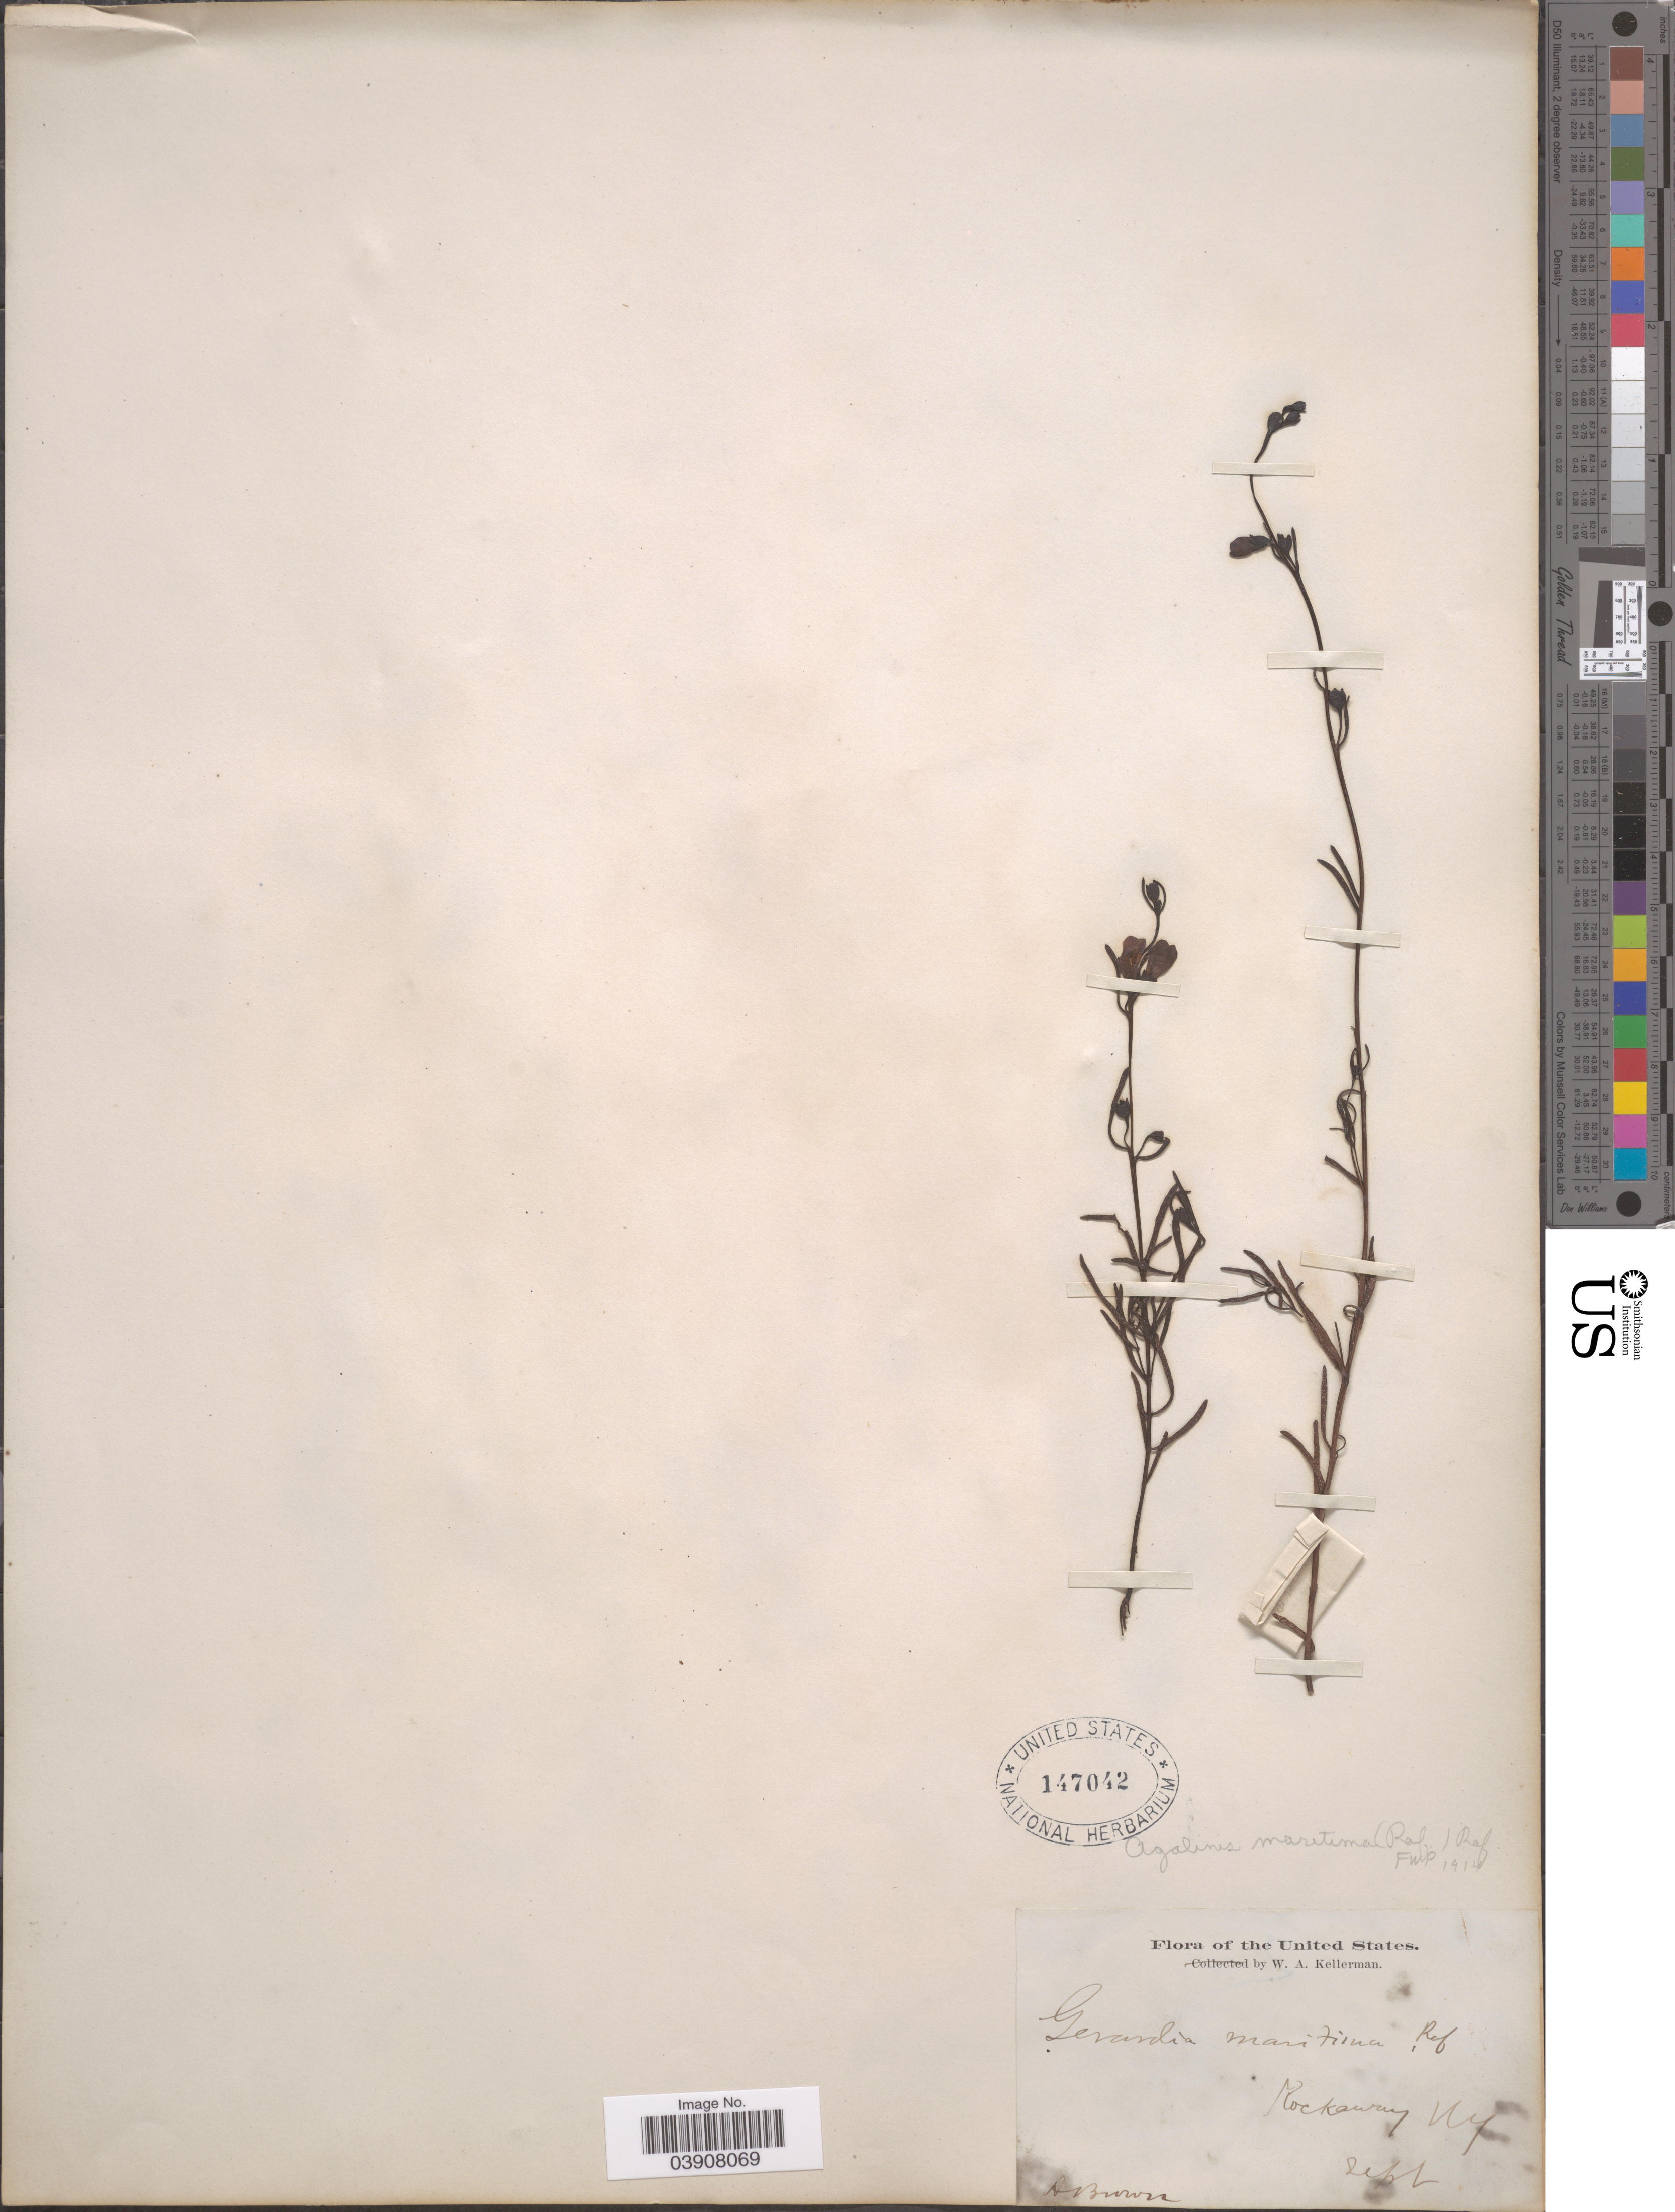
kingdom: Plantae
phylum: Tracheophyta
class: Magnoliopsida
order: Lamiales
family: Orobanchaceae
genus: Agalinis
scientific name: Agalinis maritima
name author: (Raf.) Raf.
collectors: A. Brown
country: United States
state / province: New York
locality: Rockaway.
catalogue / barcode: US 147042